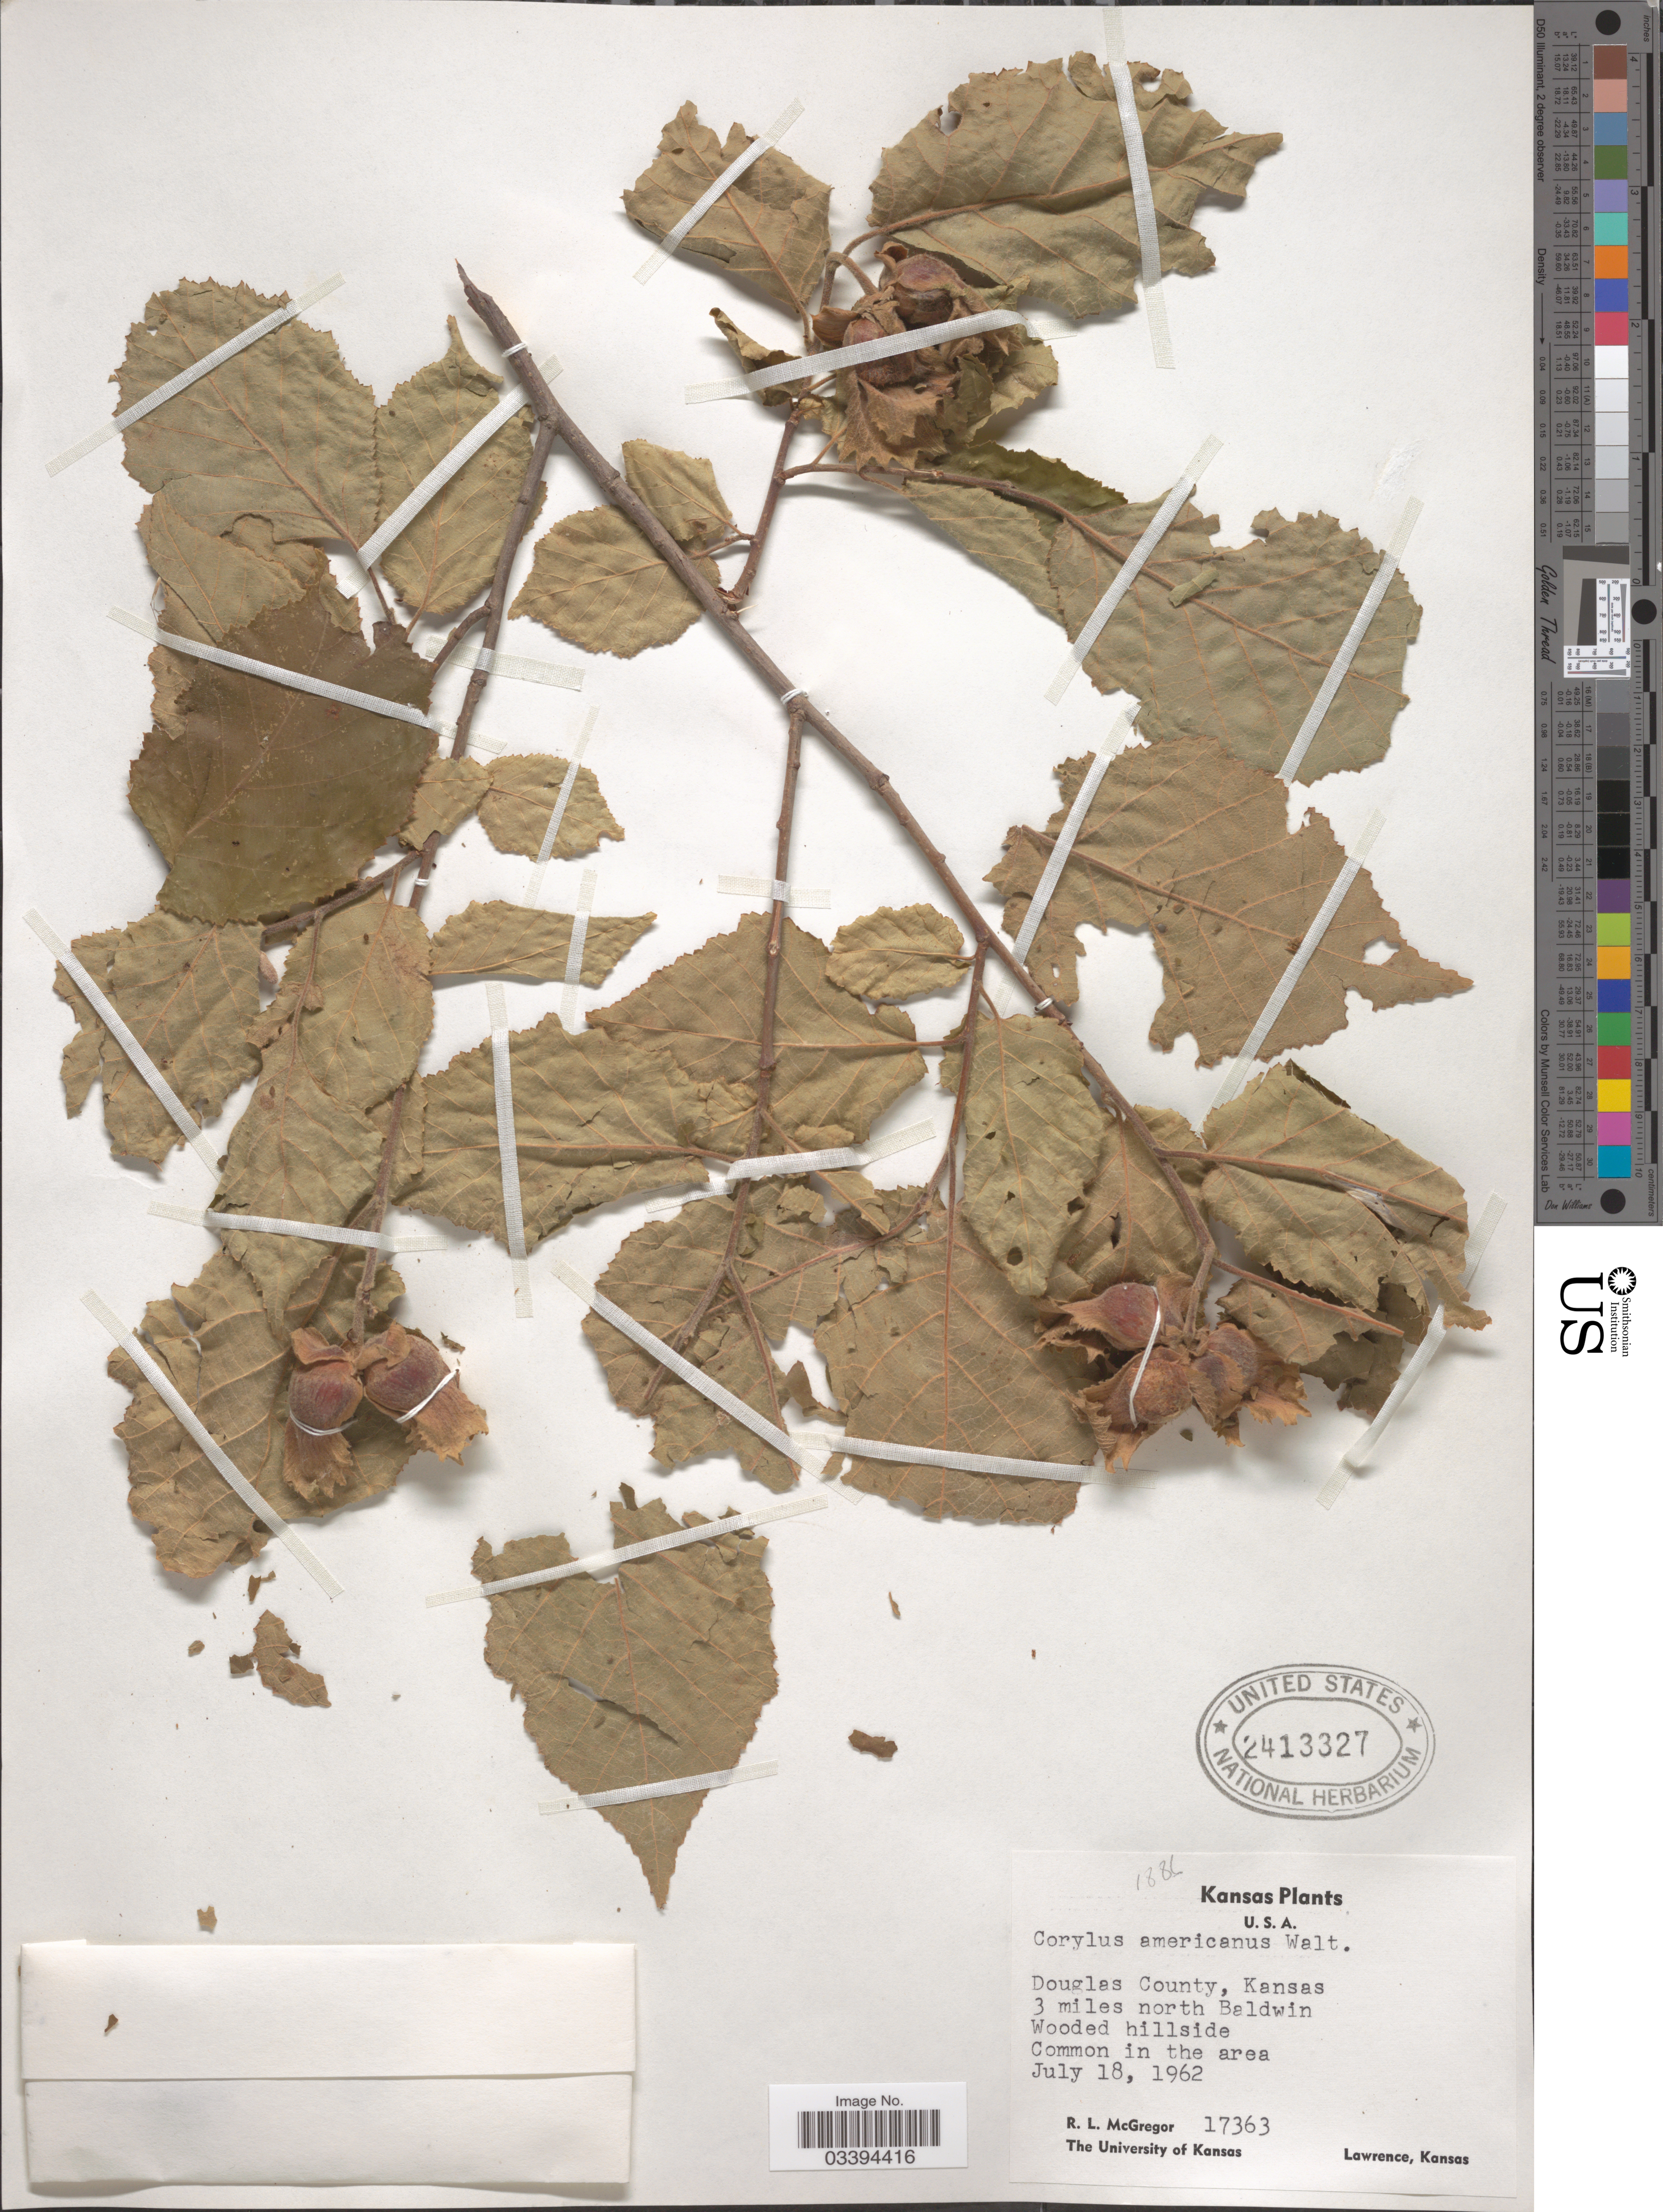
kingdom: Plantae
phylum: Tracheophyta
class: Magnoliopsida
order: Fagales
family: Betulaceae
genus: Corylus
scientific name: Corylus americana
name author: Walter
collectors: R. McGregor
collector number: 17363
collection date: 1962-07-18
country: United States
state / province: Kansas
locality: Douglas County. 3 miles north Baldwin.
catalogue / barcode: US 2413327